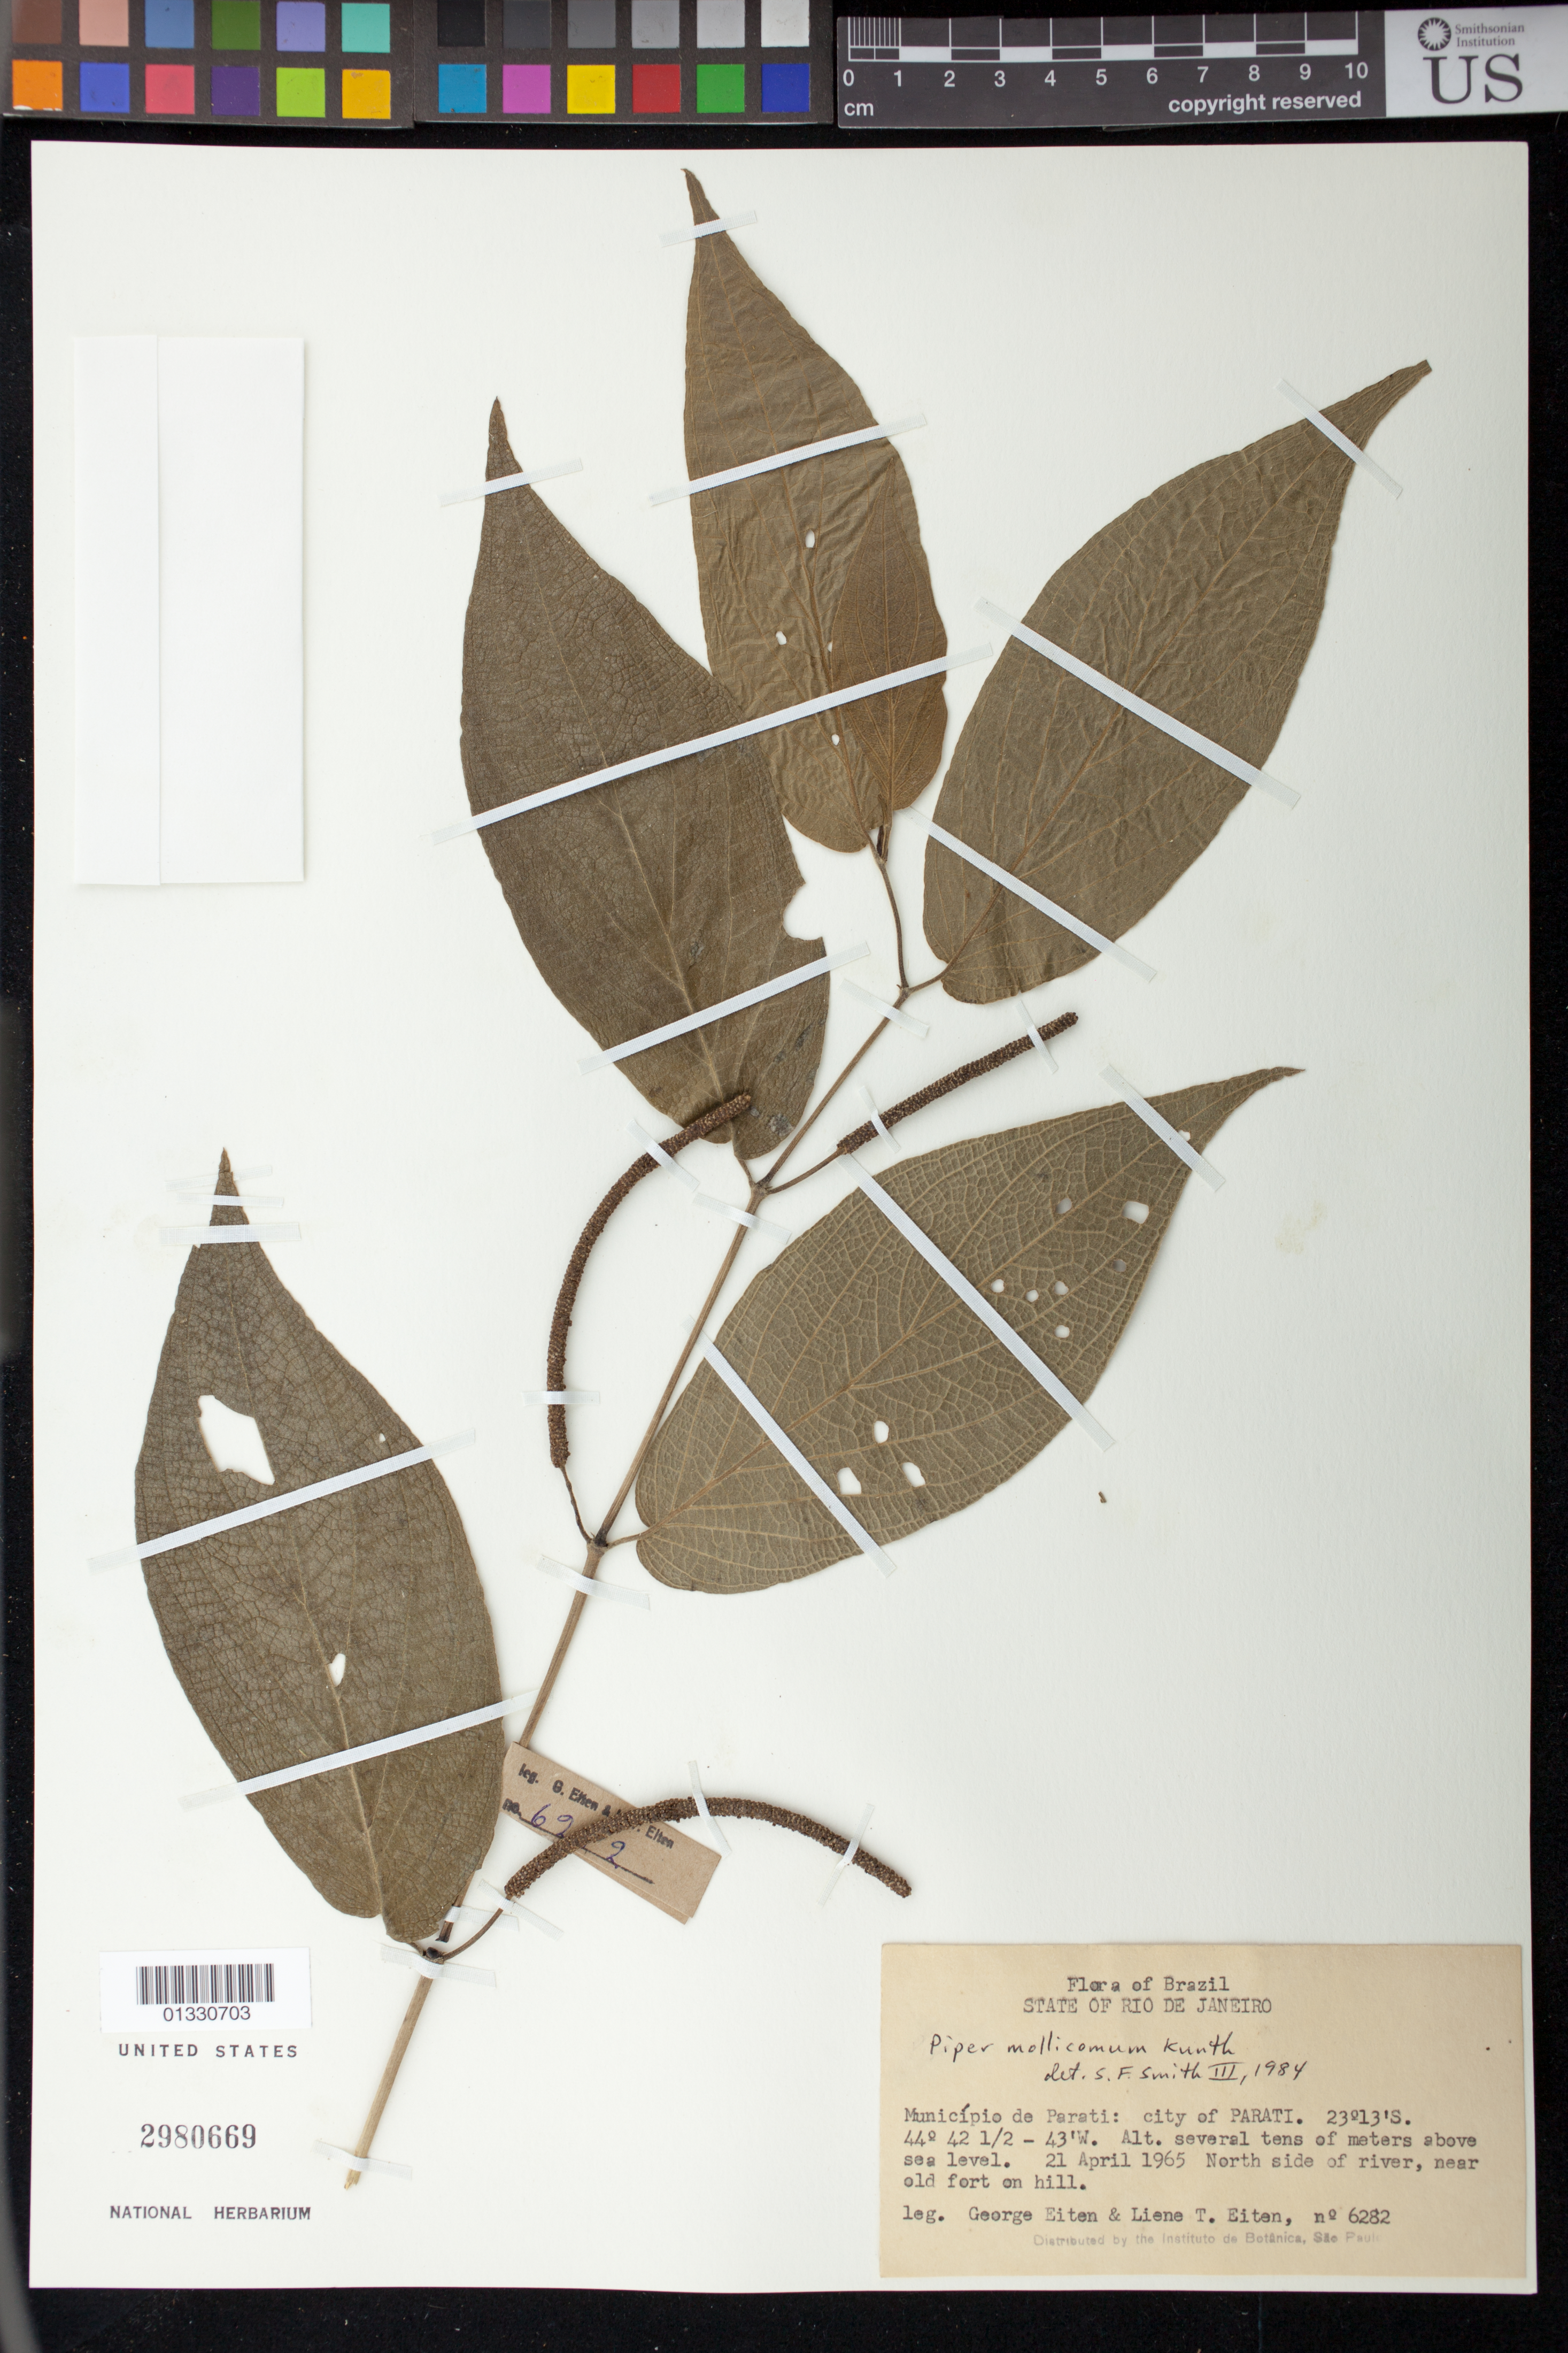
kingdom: Plantae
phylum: Tracheophyta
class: Magnoliopsida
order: Piperales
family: Piperaceae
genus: Piper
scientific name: Piper mollicomum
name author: Kunth ex Steud.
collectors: G. Eiten & L. T. Eiten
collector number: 6282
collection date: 1965-04-21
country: Brazil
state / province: Rio de Janeiro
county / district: Paraty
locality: North side of river, near old fort on hill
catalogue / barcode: US 2980669